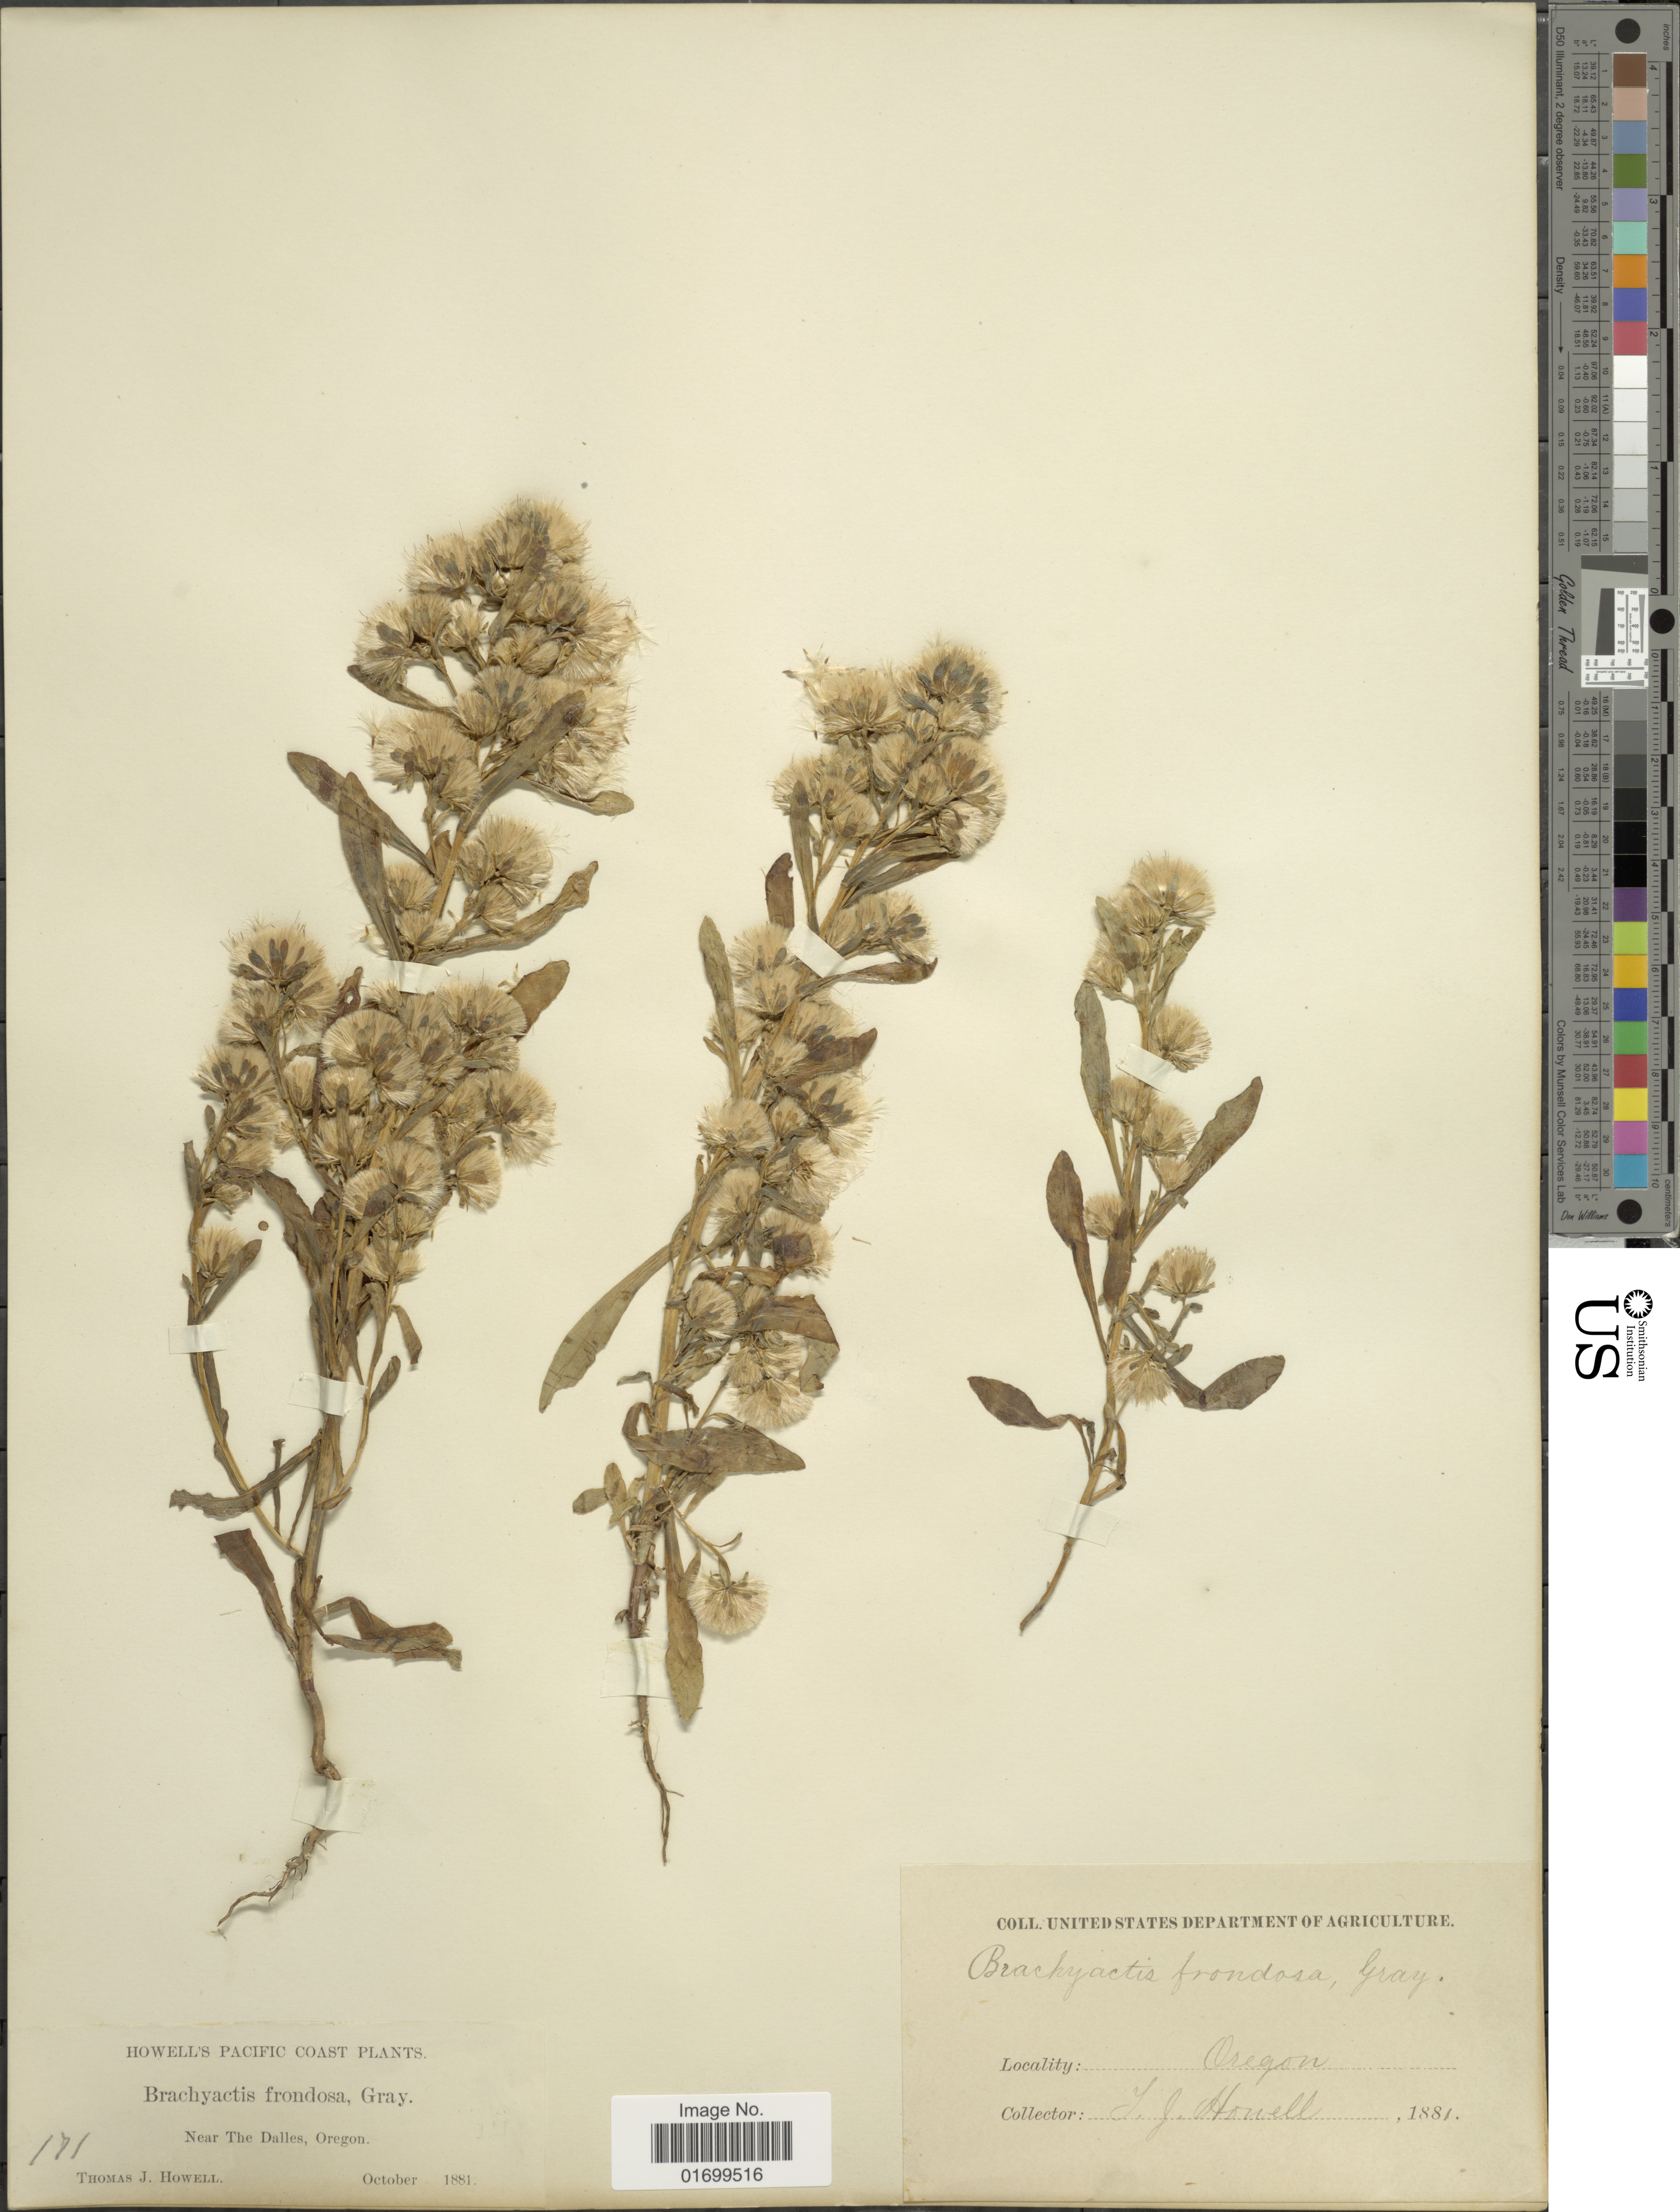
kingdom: Plantae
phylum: Tracheophyta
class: Magnoliopsida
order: Asterales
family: Asteraceae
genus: Symphyotrichum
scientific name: Symphyotrichum frondosum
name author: (Nutt.) G.L. Nesom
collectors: T. J. Howell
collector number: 171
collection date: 1881-10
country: United States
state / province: Oregon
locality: Near The Dalles.